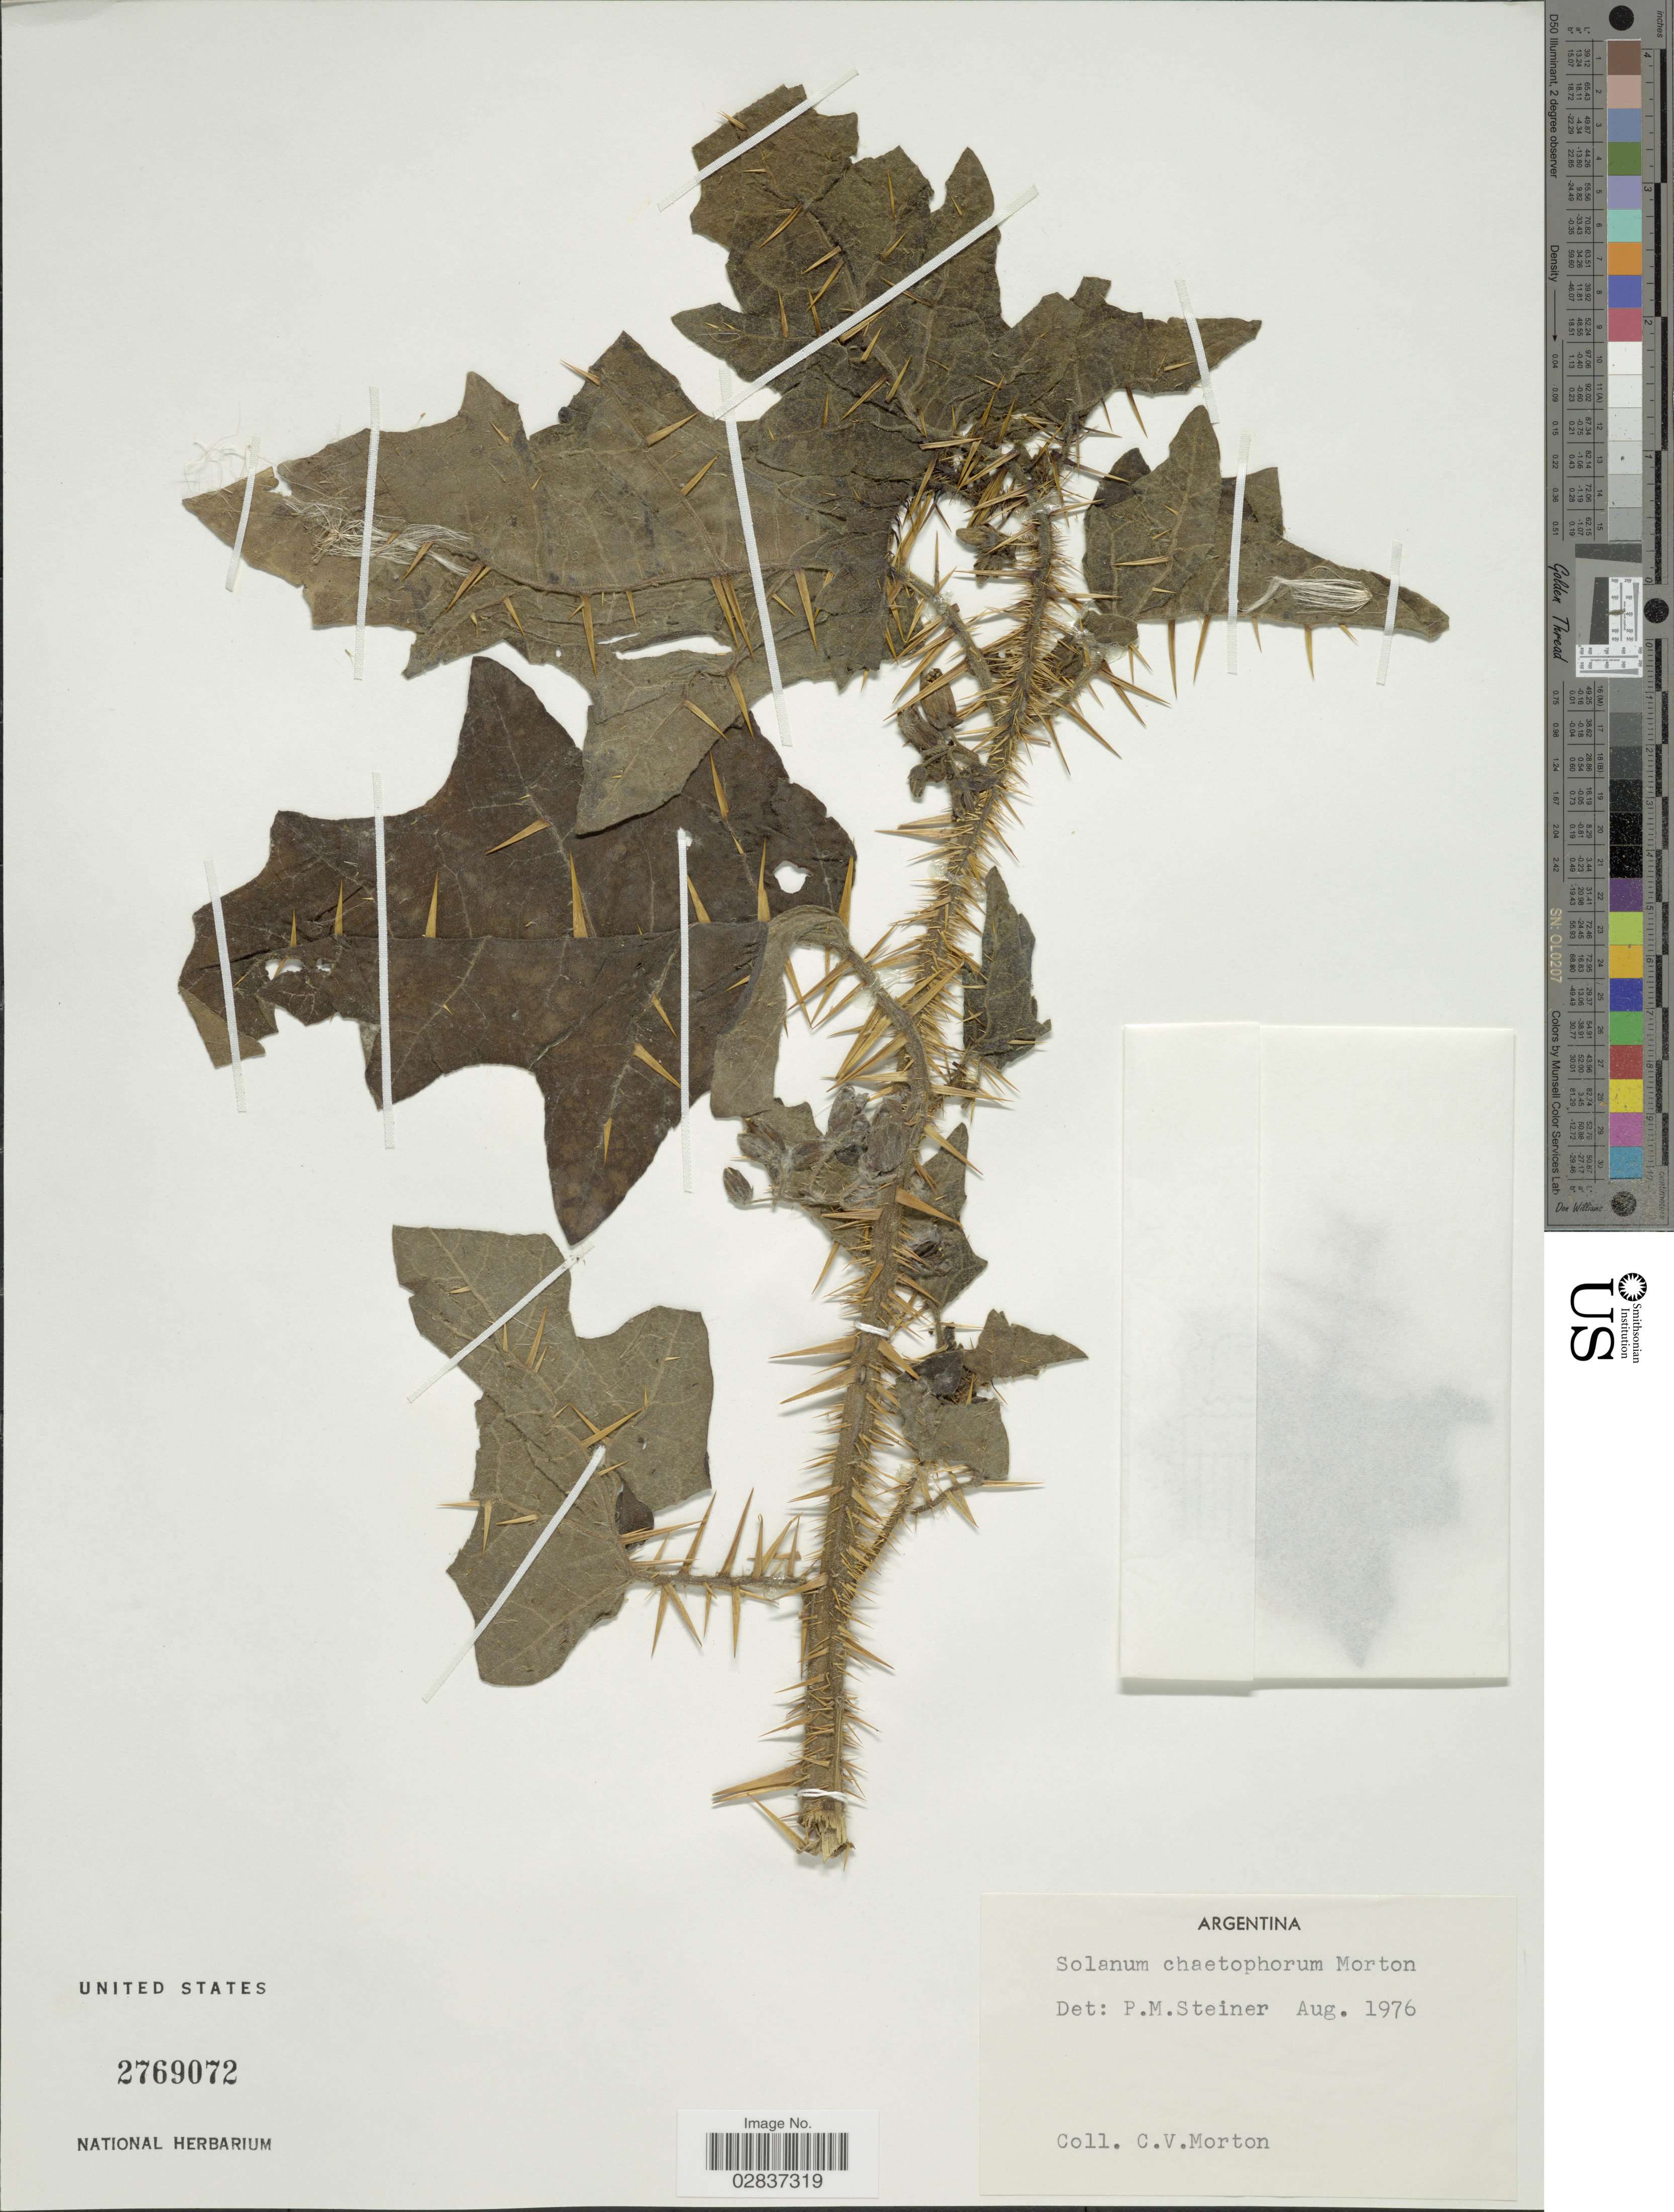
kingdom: Plantae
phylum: Tracheophyta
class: Magnoliopsida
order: Solanales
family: Solanaceae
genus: Solanum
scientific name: Solanum chaetophorum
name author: C.V. Morton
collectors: C. V. Morton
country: Argentina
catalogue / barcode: US 2769072